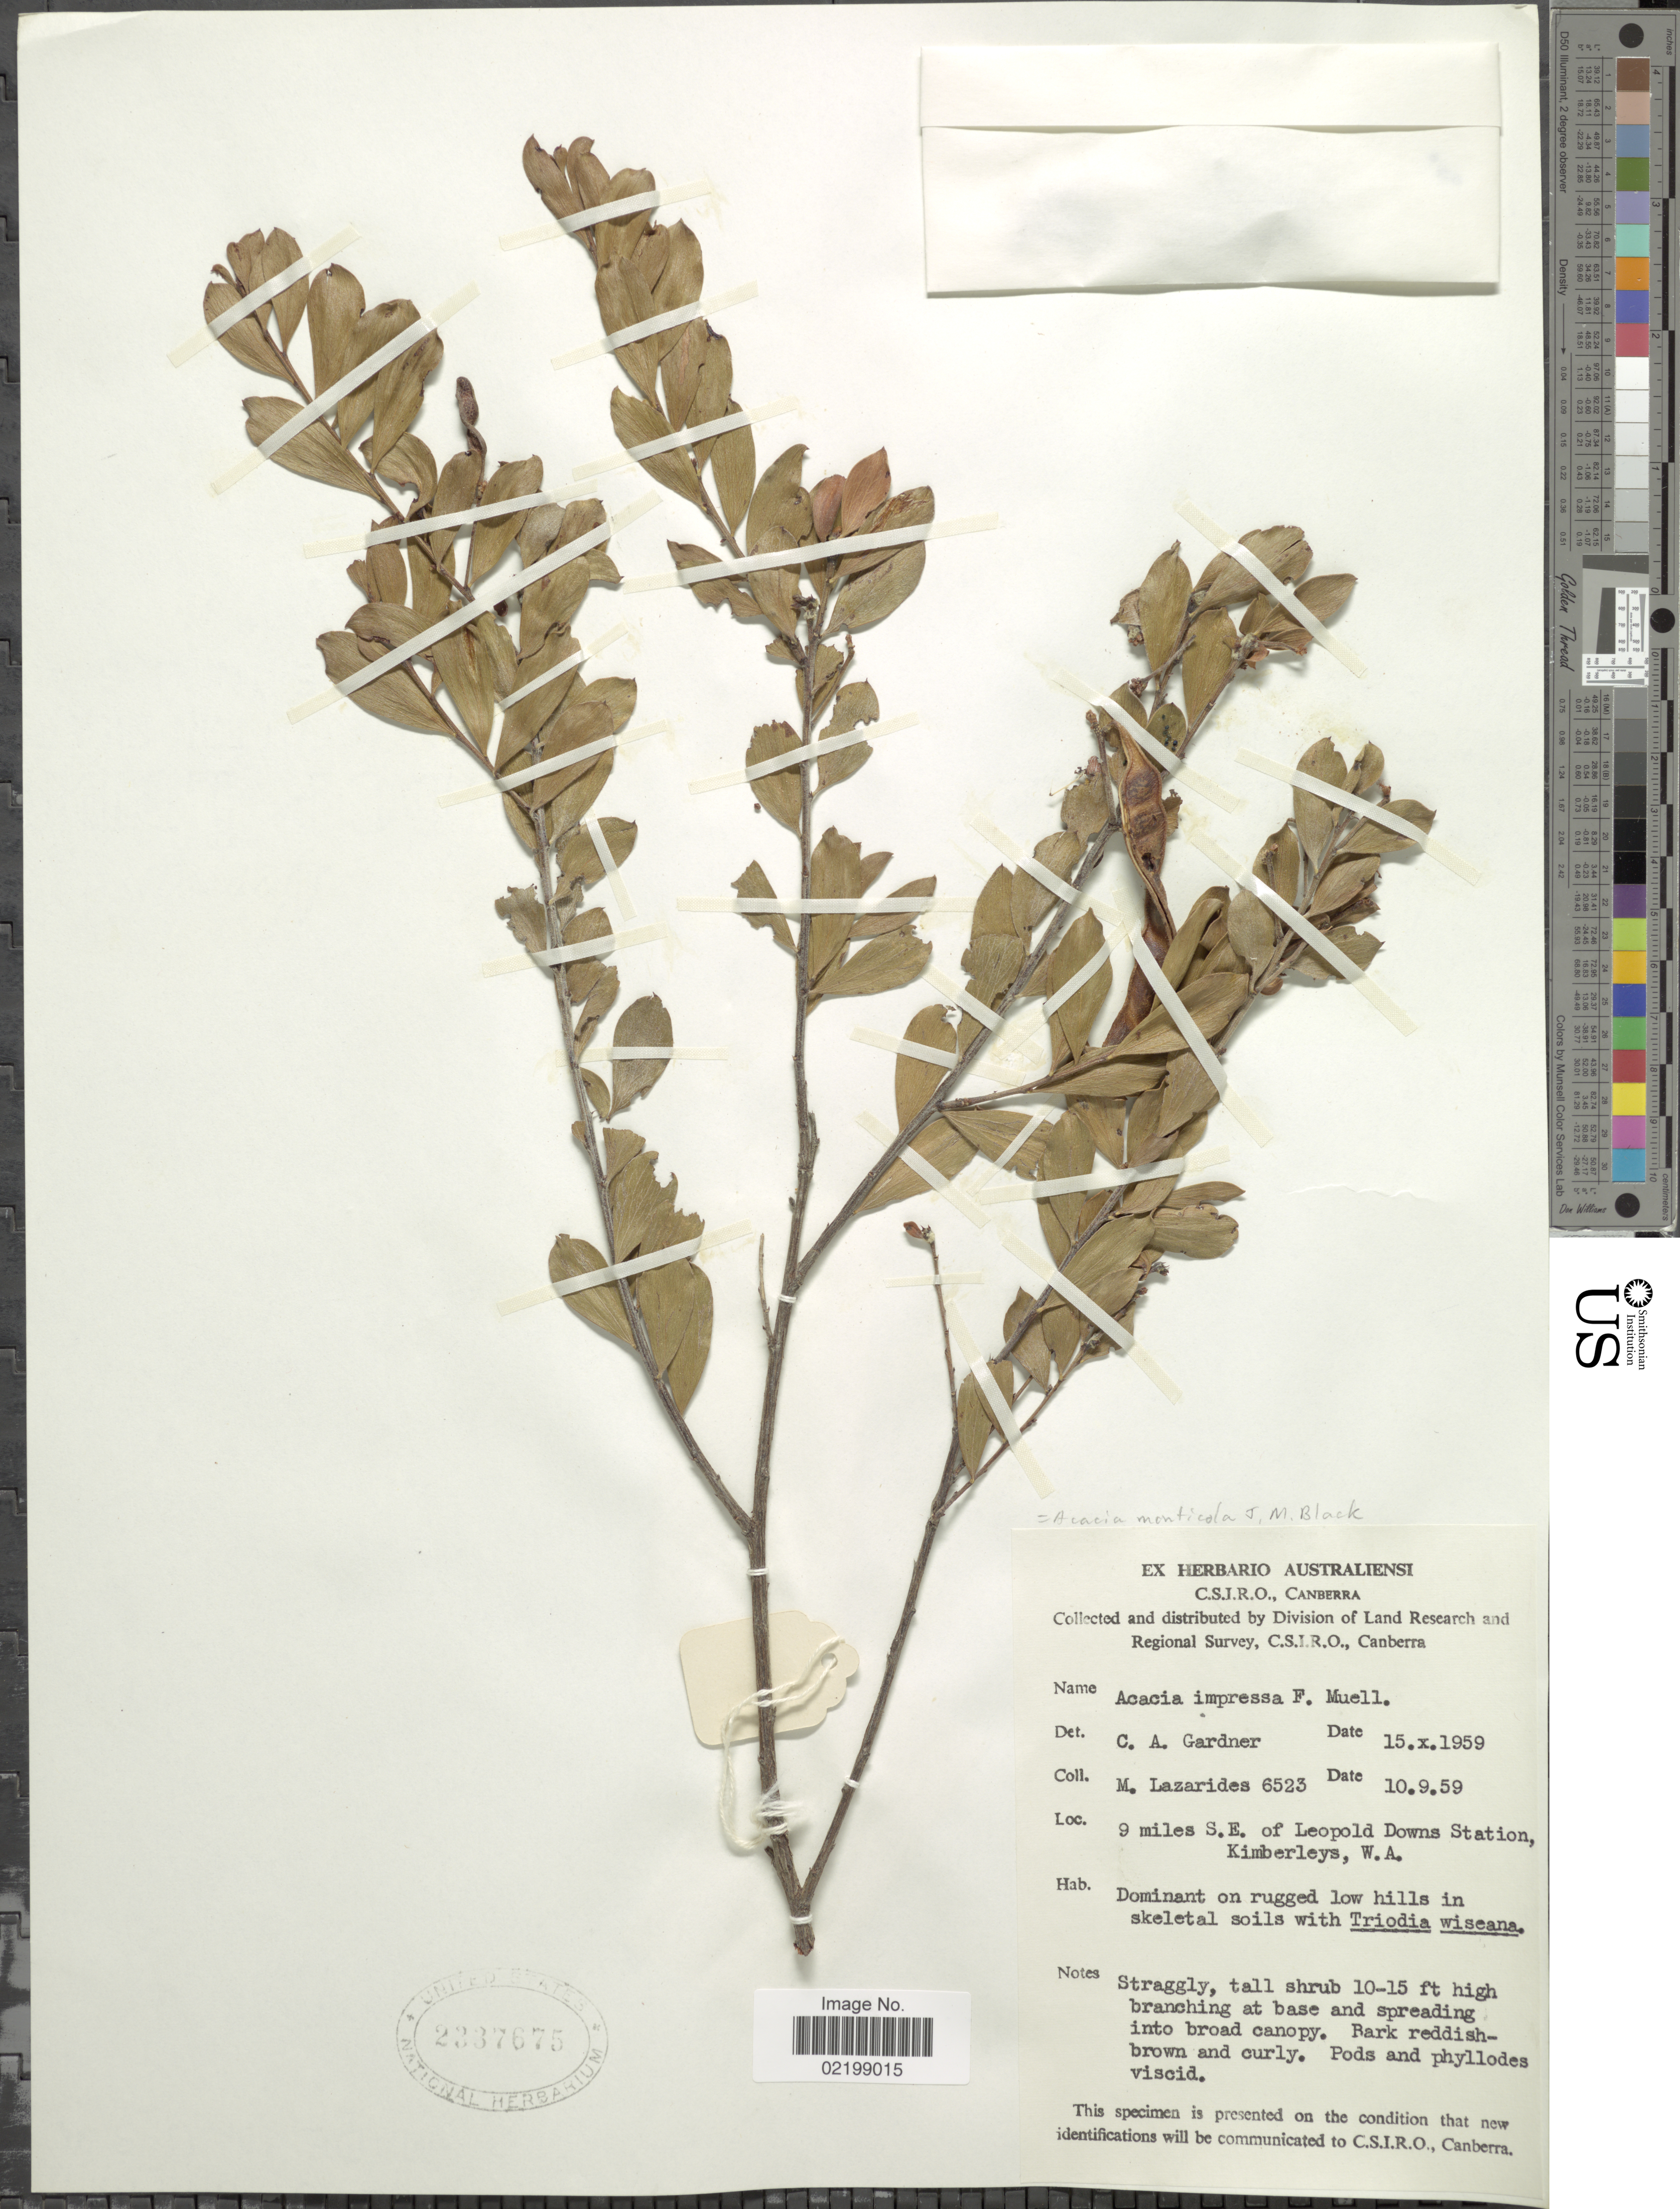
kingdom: Plantae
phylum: Tracheophyta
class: Magnoliopsida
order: Fabales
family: Fabaceae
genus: Acacia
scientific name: Acacia monticola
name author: J.M. Black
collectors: M. Lazarides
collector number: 6523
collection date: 1959-09-10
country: Australia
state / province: Western Australia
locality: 9 miles S.E. of Leopold Downs Station, Kimberleys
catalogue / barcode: US 2337675